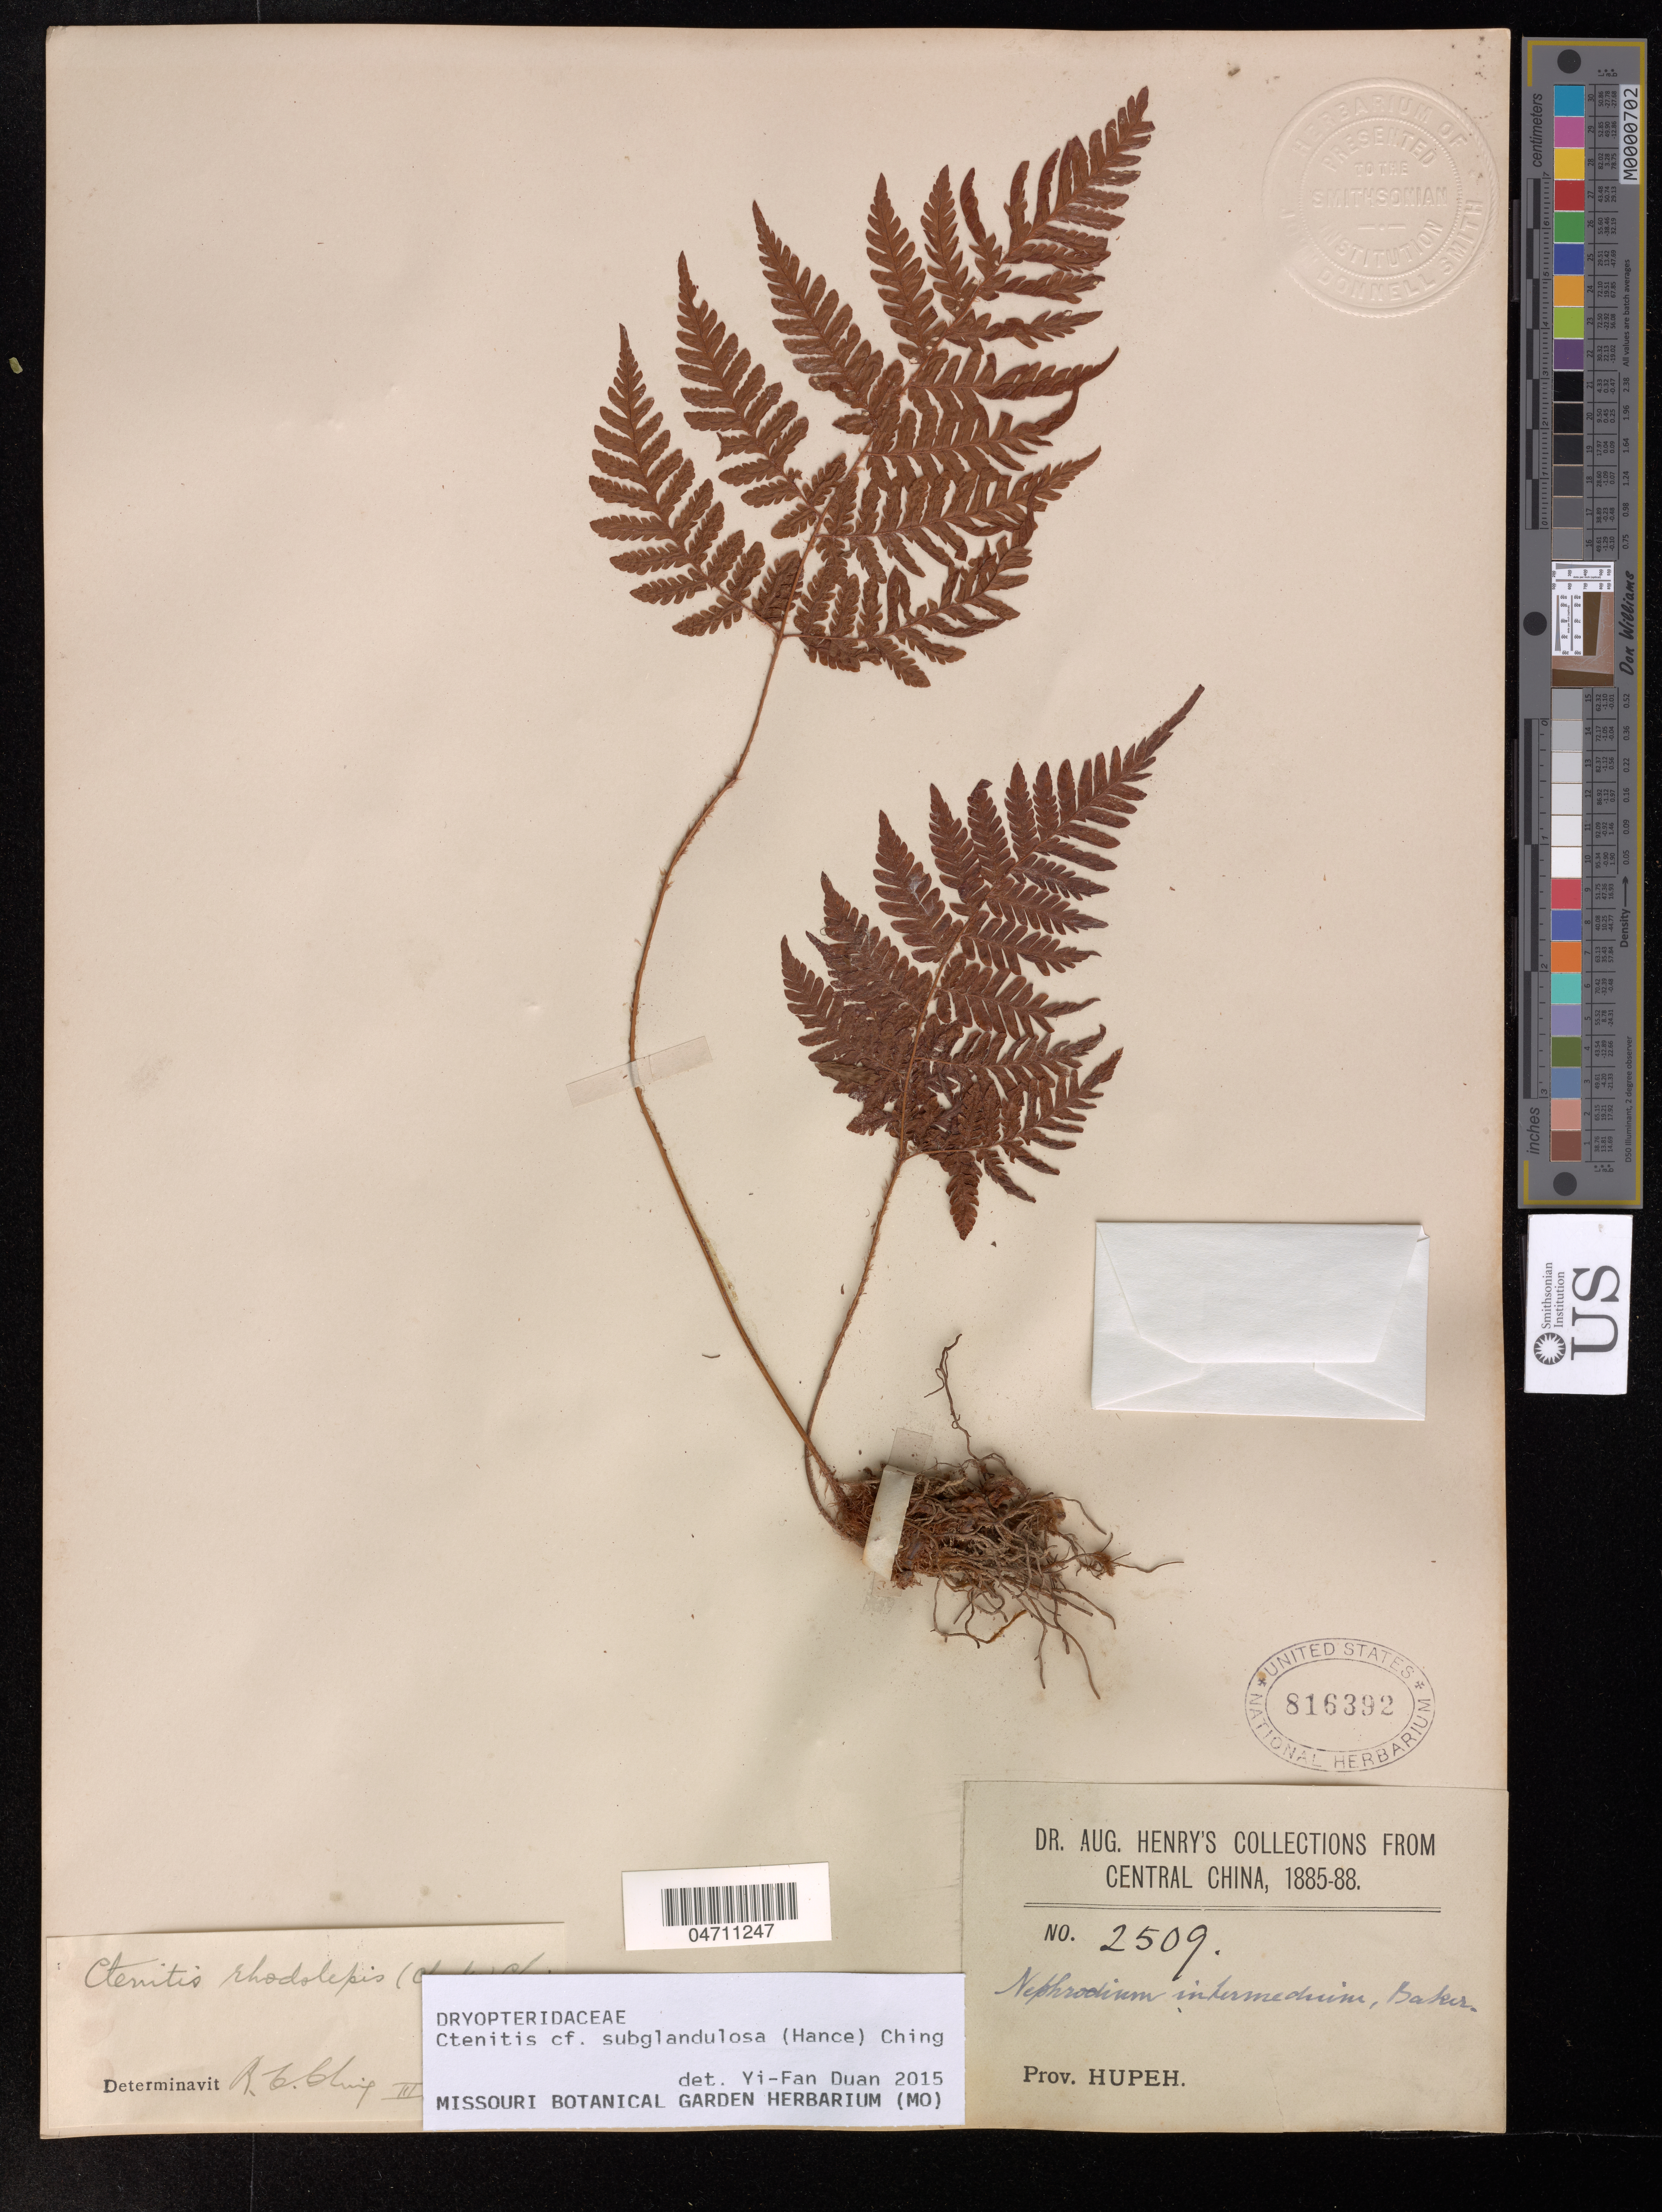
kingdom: Plantae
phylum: Tracheophyta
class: Polypodiopsida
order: Polypodiales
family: Dryopteridaceae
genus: Ctenitis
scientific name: Ctenitis subglandulosa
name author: (Hance) Ching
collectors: A. Henry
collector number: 2509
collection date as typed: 1888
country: China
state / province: Hubei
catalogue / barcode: US 816392